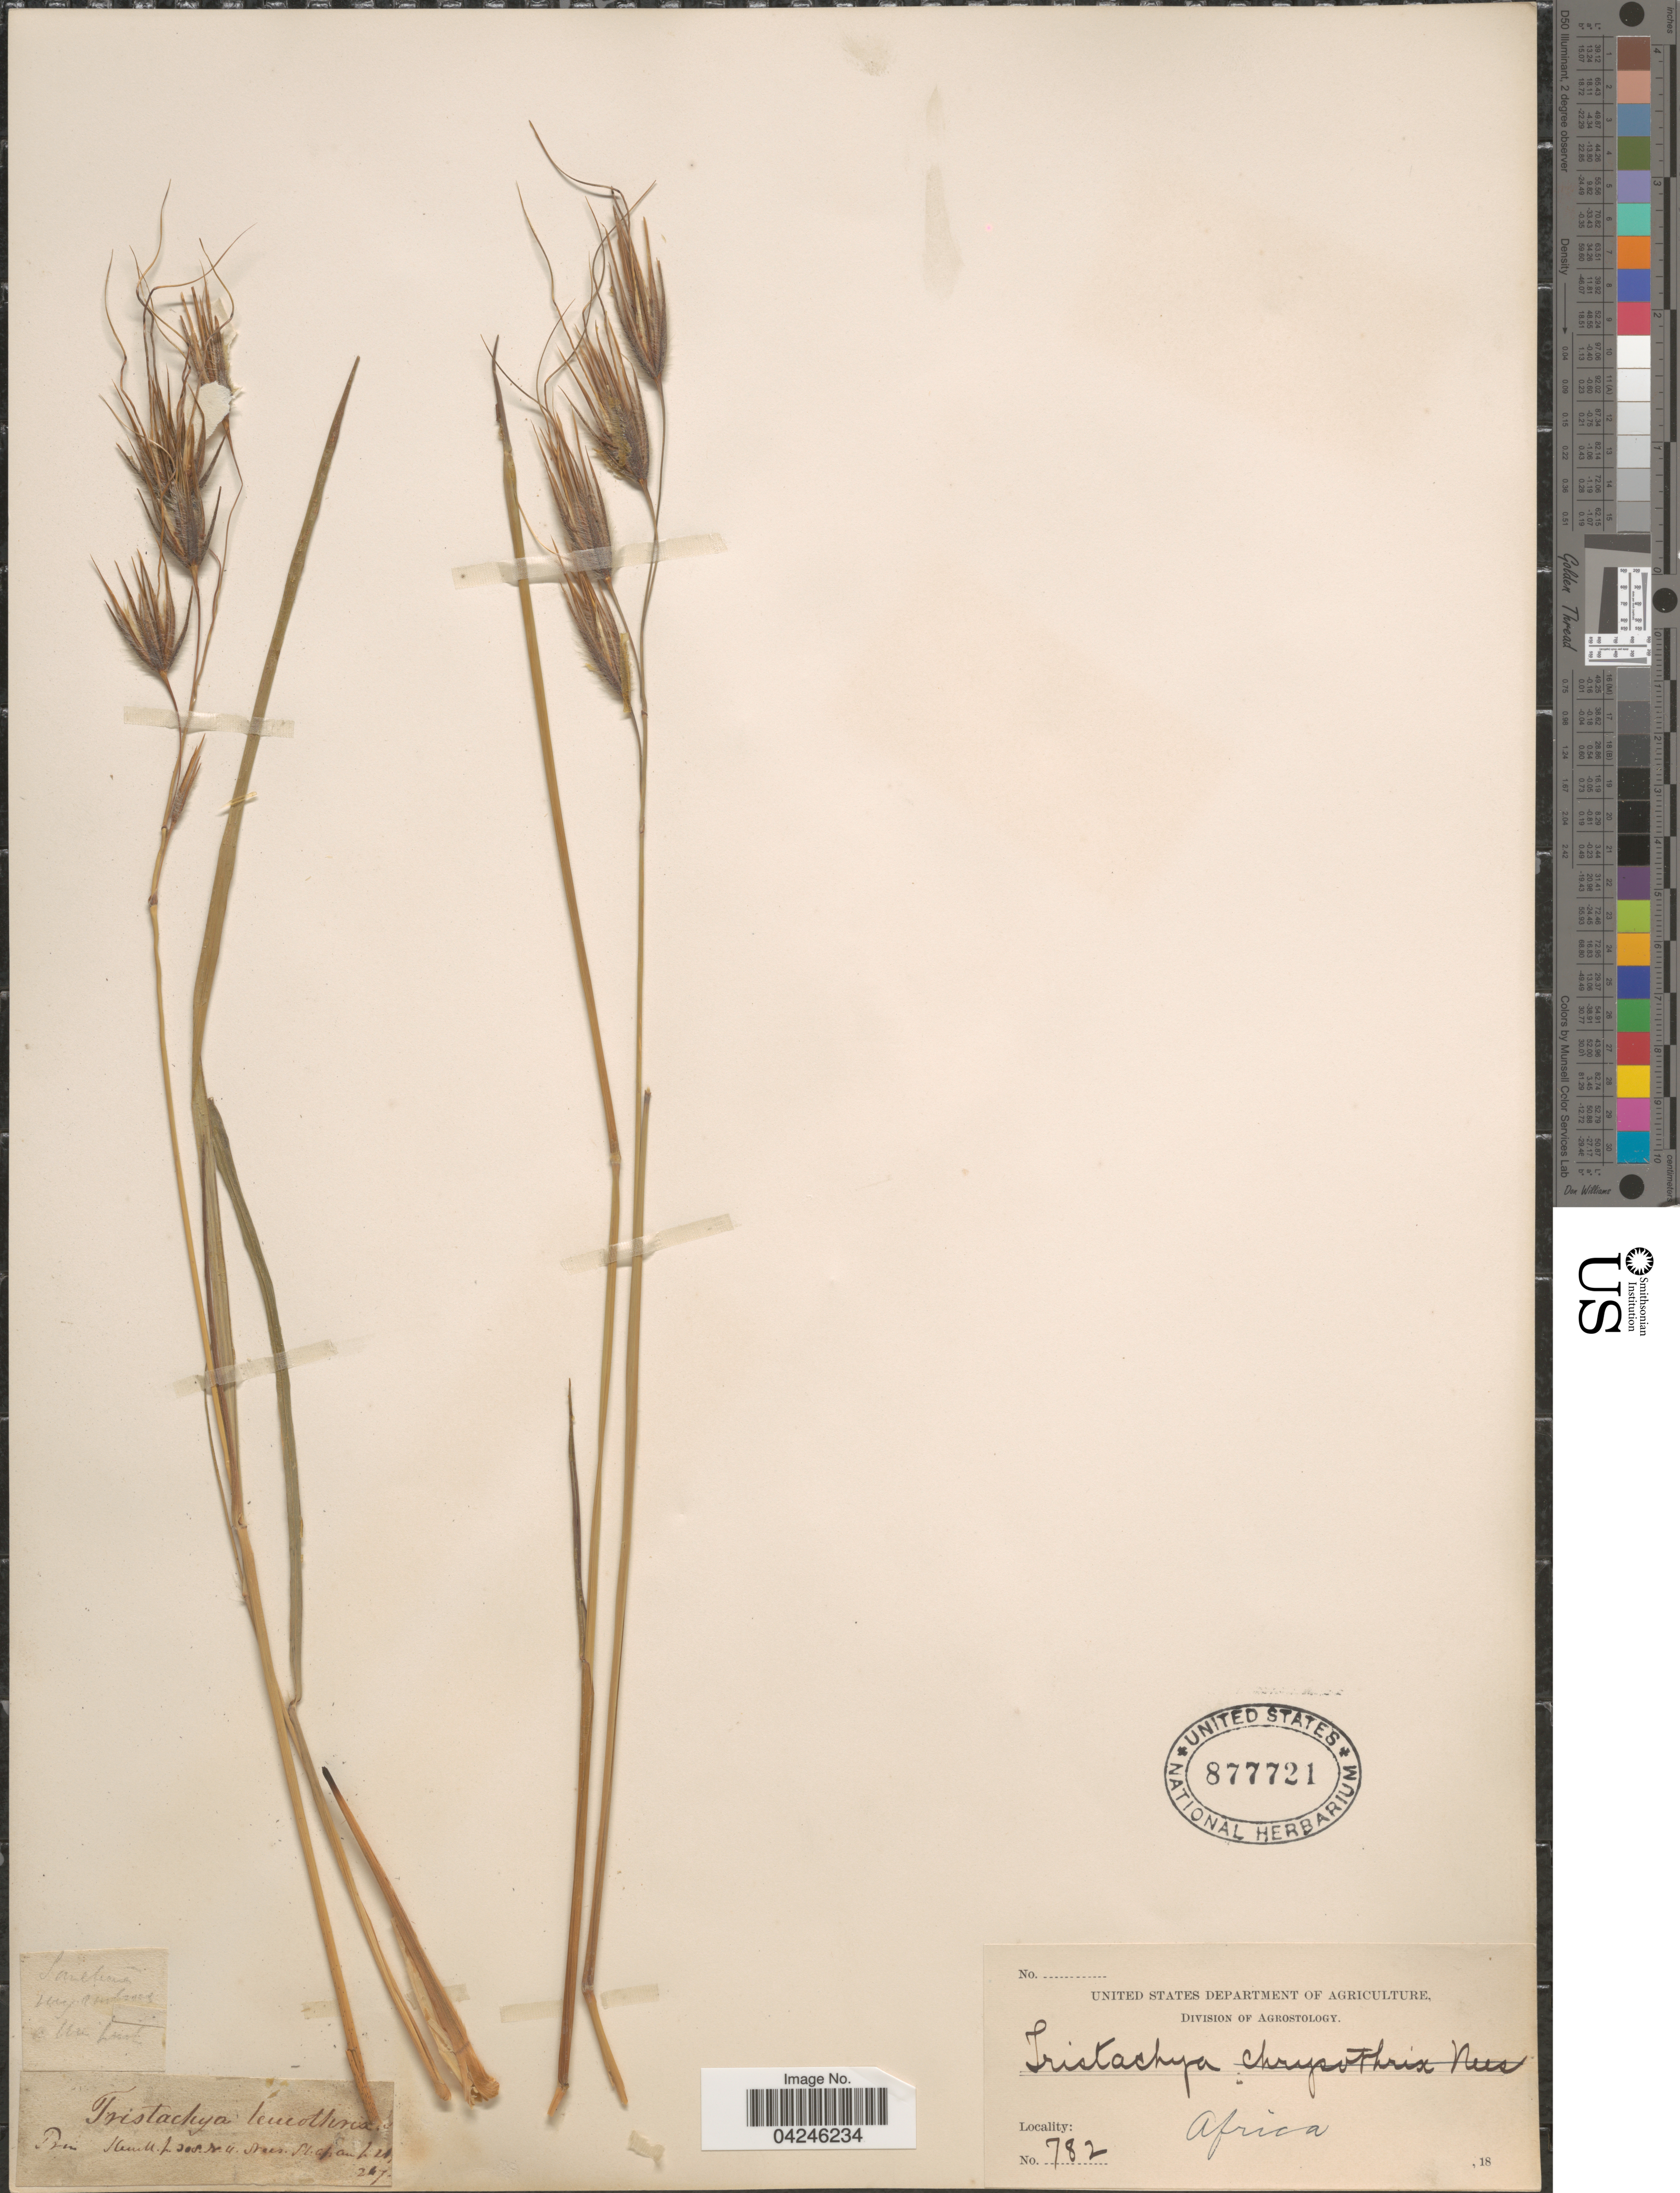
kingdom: Plantae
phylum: Tracheophyta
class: Liliopsida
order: Poales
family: Poaceae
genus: Tristachya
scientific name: Tristachya leucothrix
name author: Trin. ex Nees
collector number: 782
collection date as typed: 18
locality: Africa.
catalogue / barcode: US 877721